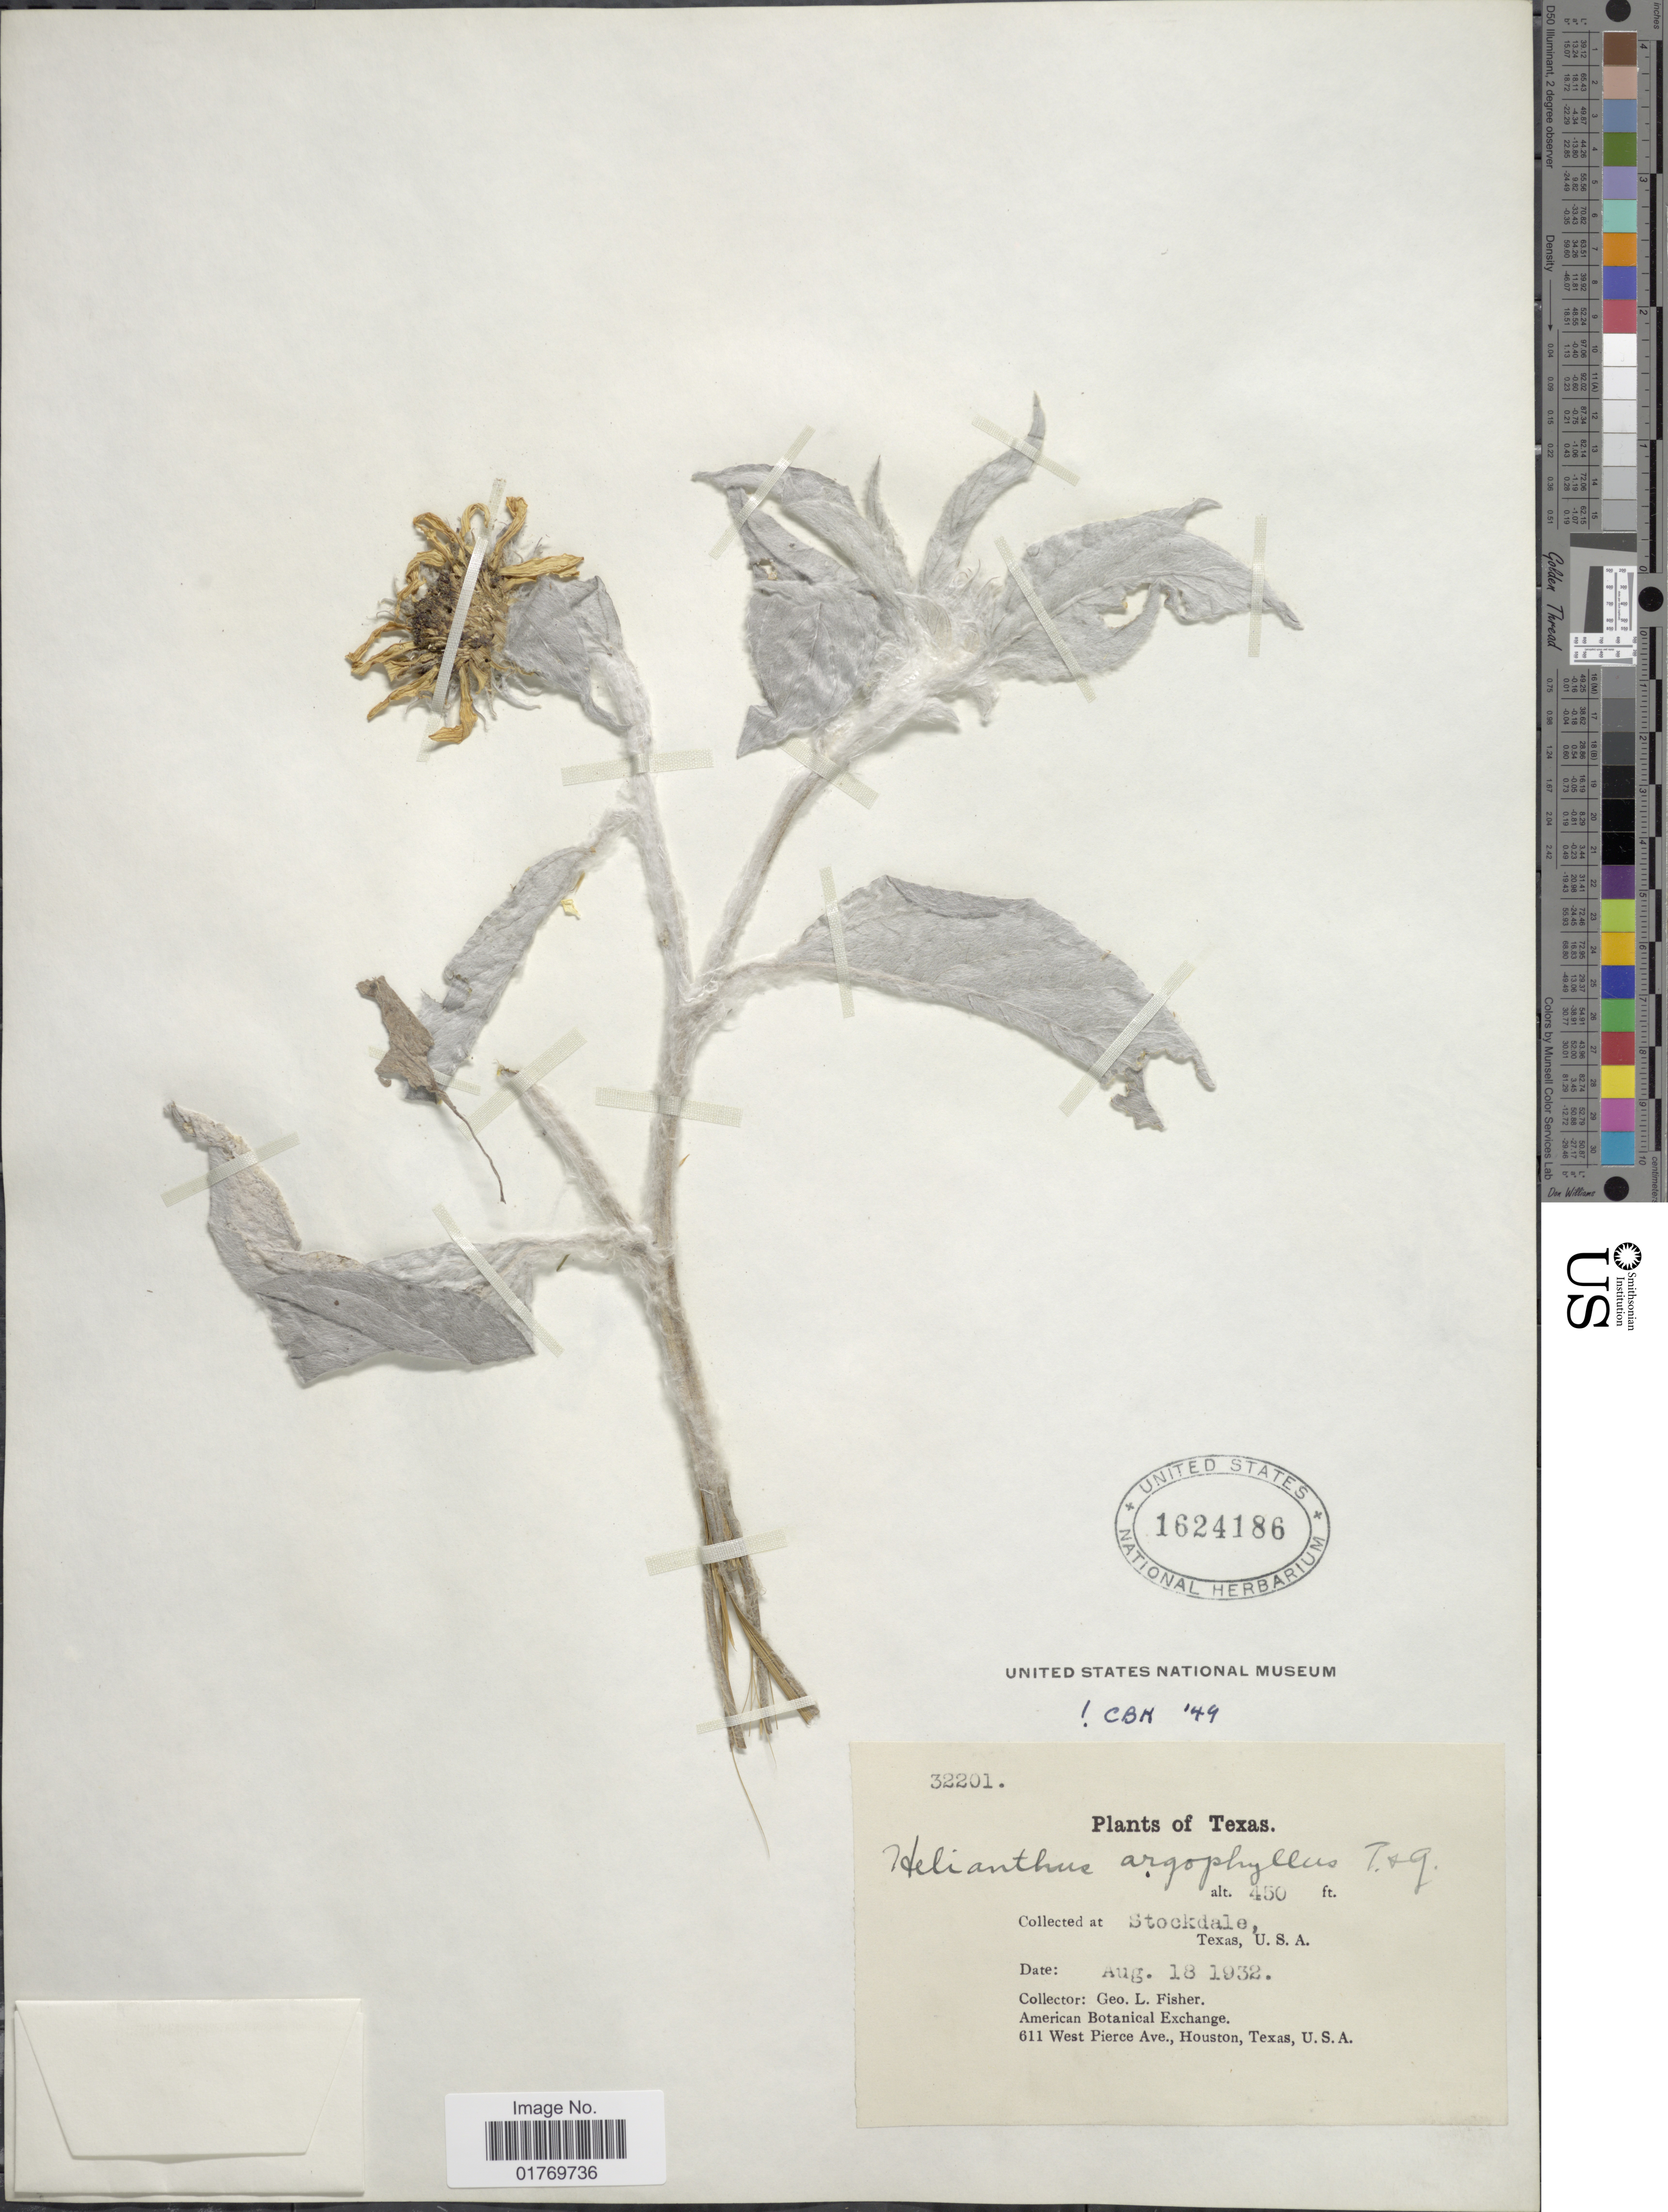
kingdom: Plantae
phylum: Tracheophyta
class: Magnoliopsida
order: Asterales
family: Asteraceae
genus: Helianthus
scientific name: Helianthus argophyllus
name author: Torr. & A. Gray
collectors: G. L. Fisher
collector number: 32201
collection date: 1932-08-18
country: United States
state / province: Texas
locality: Stockdale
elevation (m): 137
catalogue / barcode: US 1624186